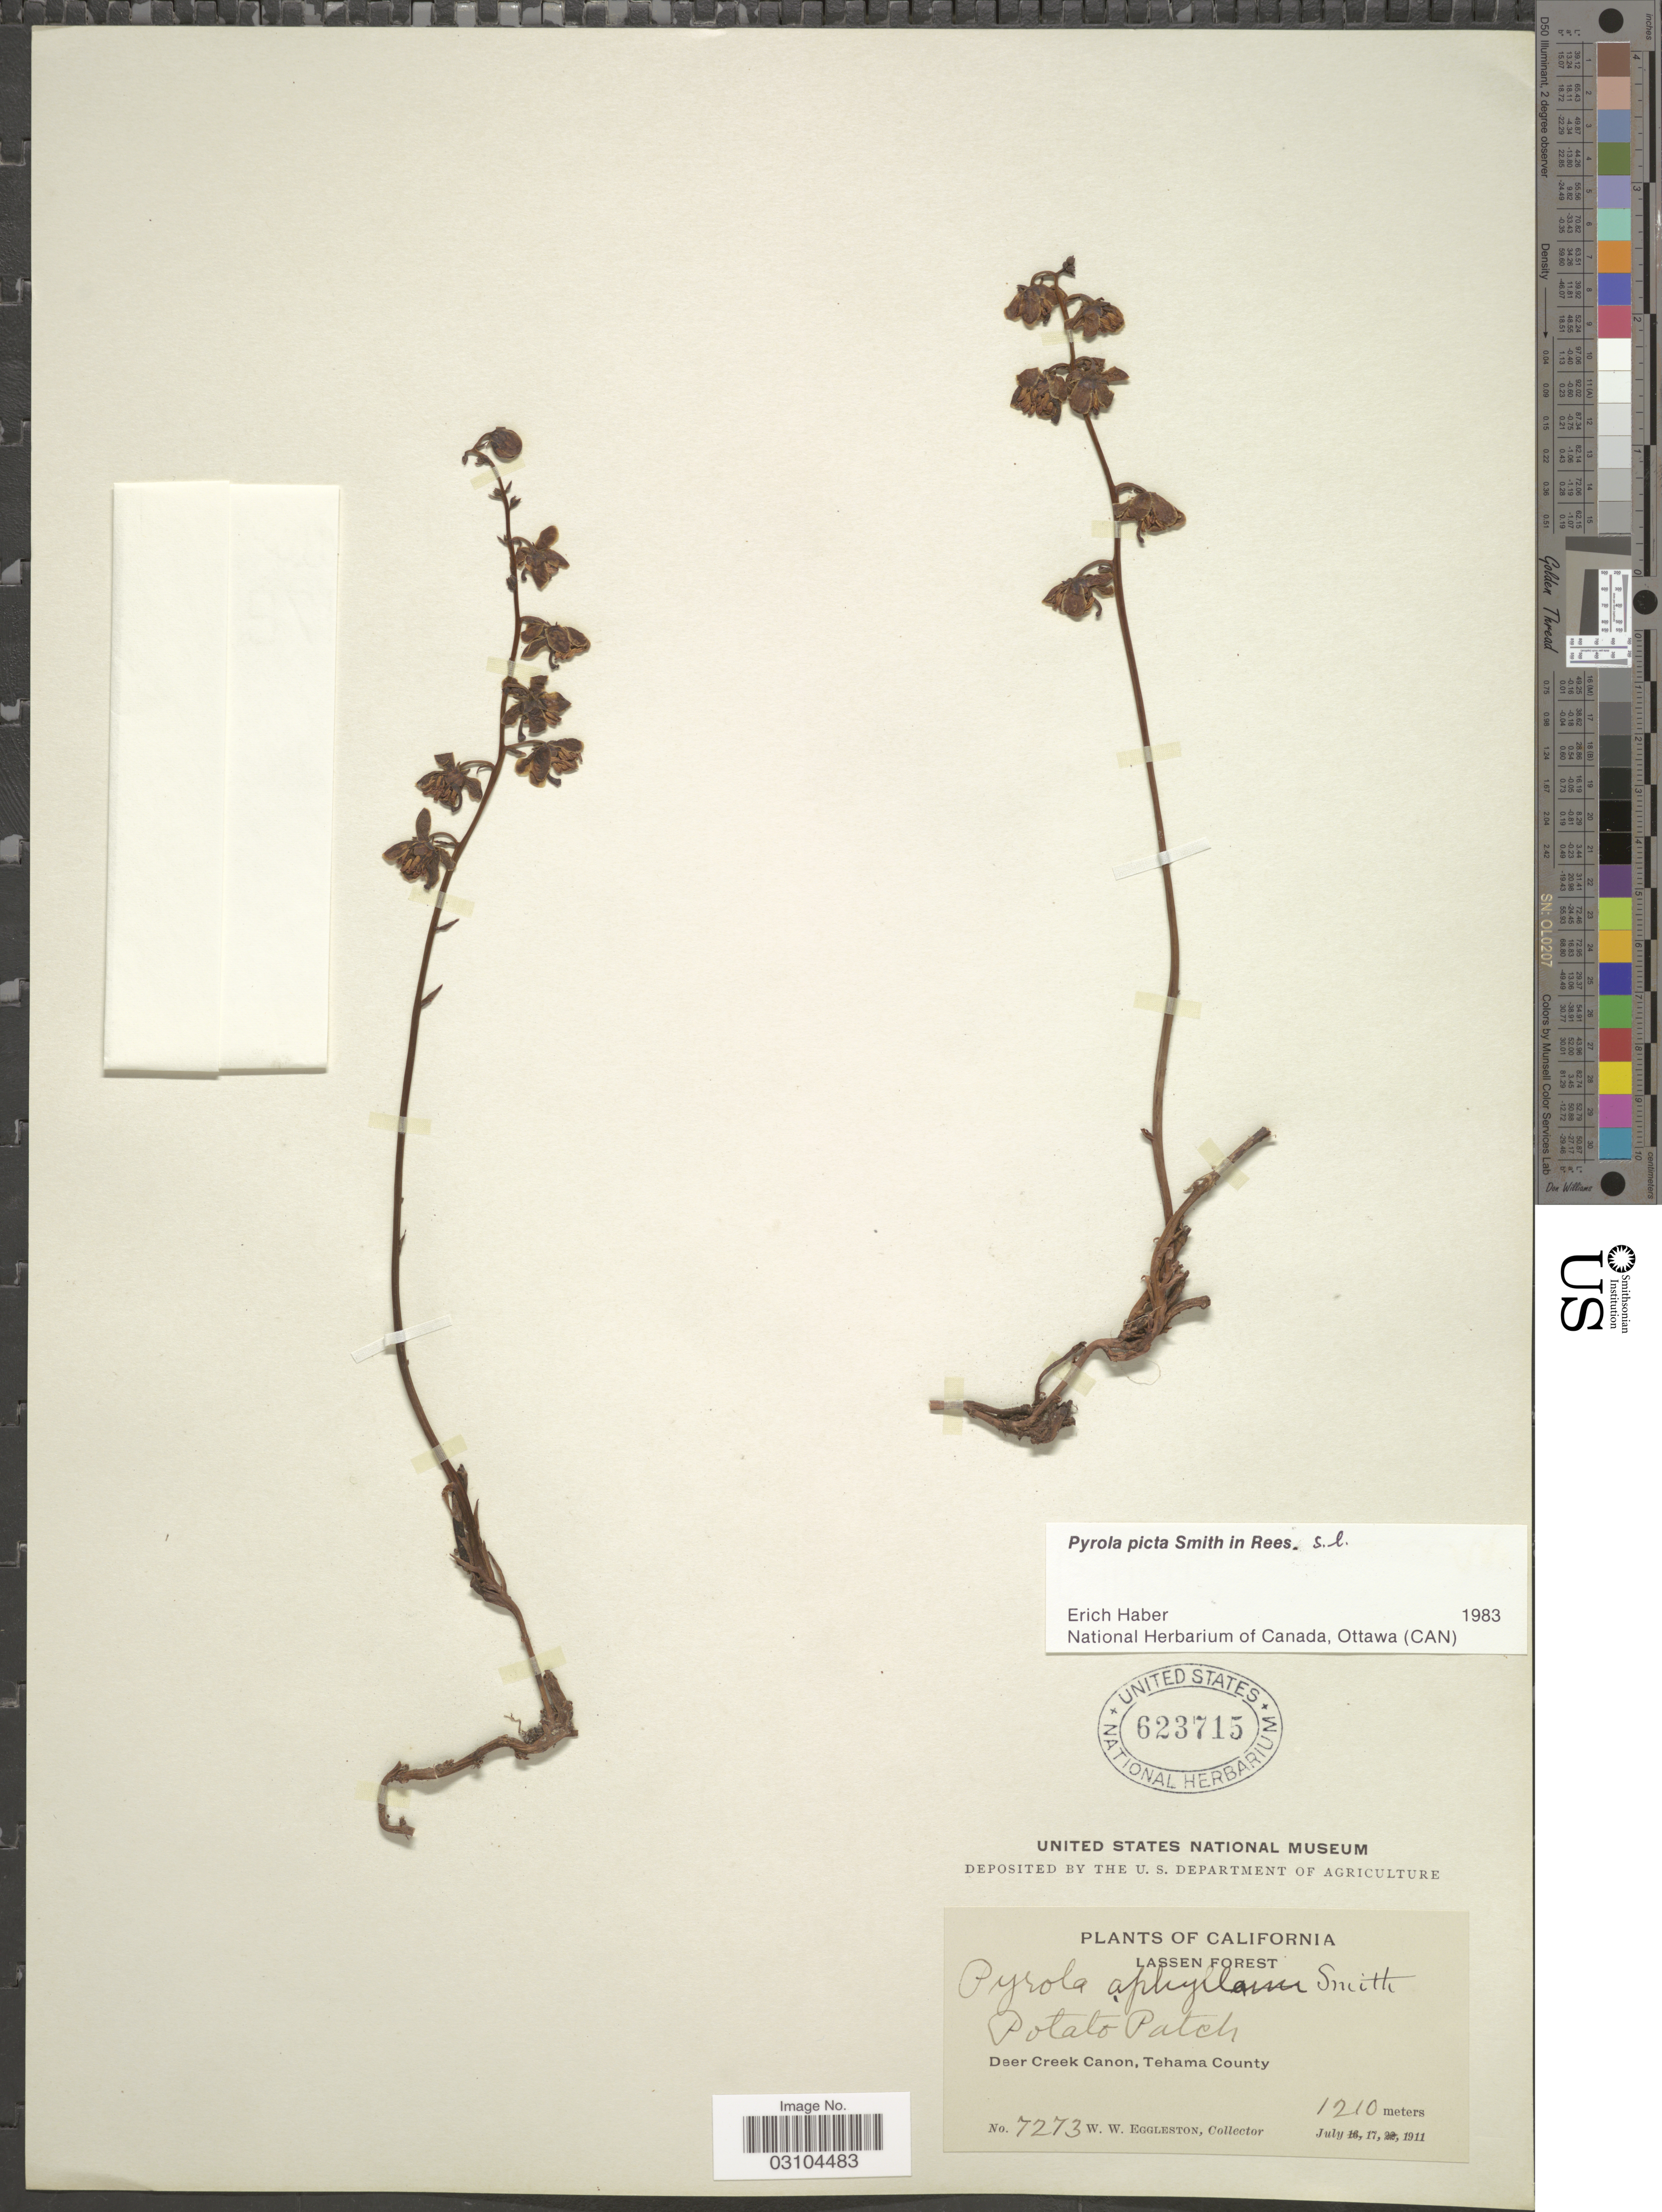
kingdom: Plantae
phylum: Tracheophyta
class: Magnoliopsida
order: Ericales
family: Ericaceae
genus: Pyrola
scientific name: Pyrola picta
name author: Sm. in Rees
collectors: W. W. Eggleston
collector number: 7273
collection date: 1911-07-17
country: United States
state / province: California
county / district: Tehama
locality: Lassen Forest. Potato Patch. Deer Creek Canon, Tehama County.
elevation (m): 1210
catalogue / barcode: US 623715